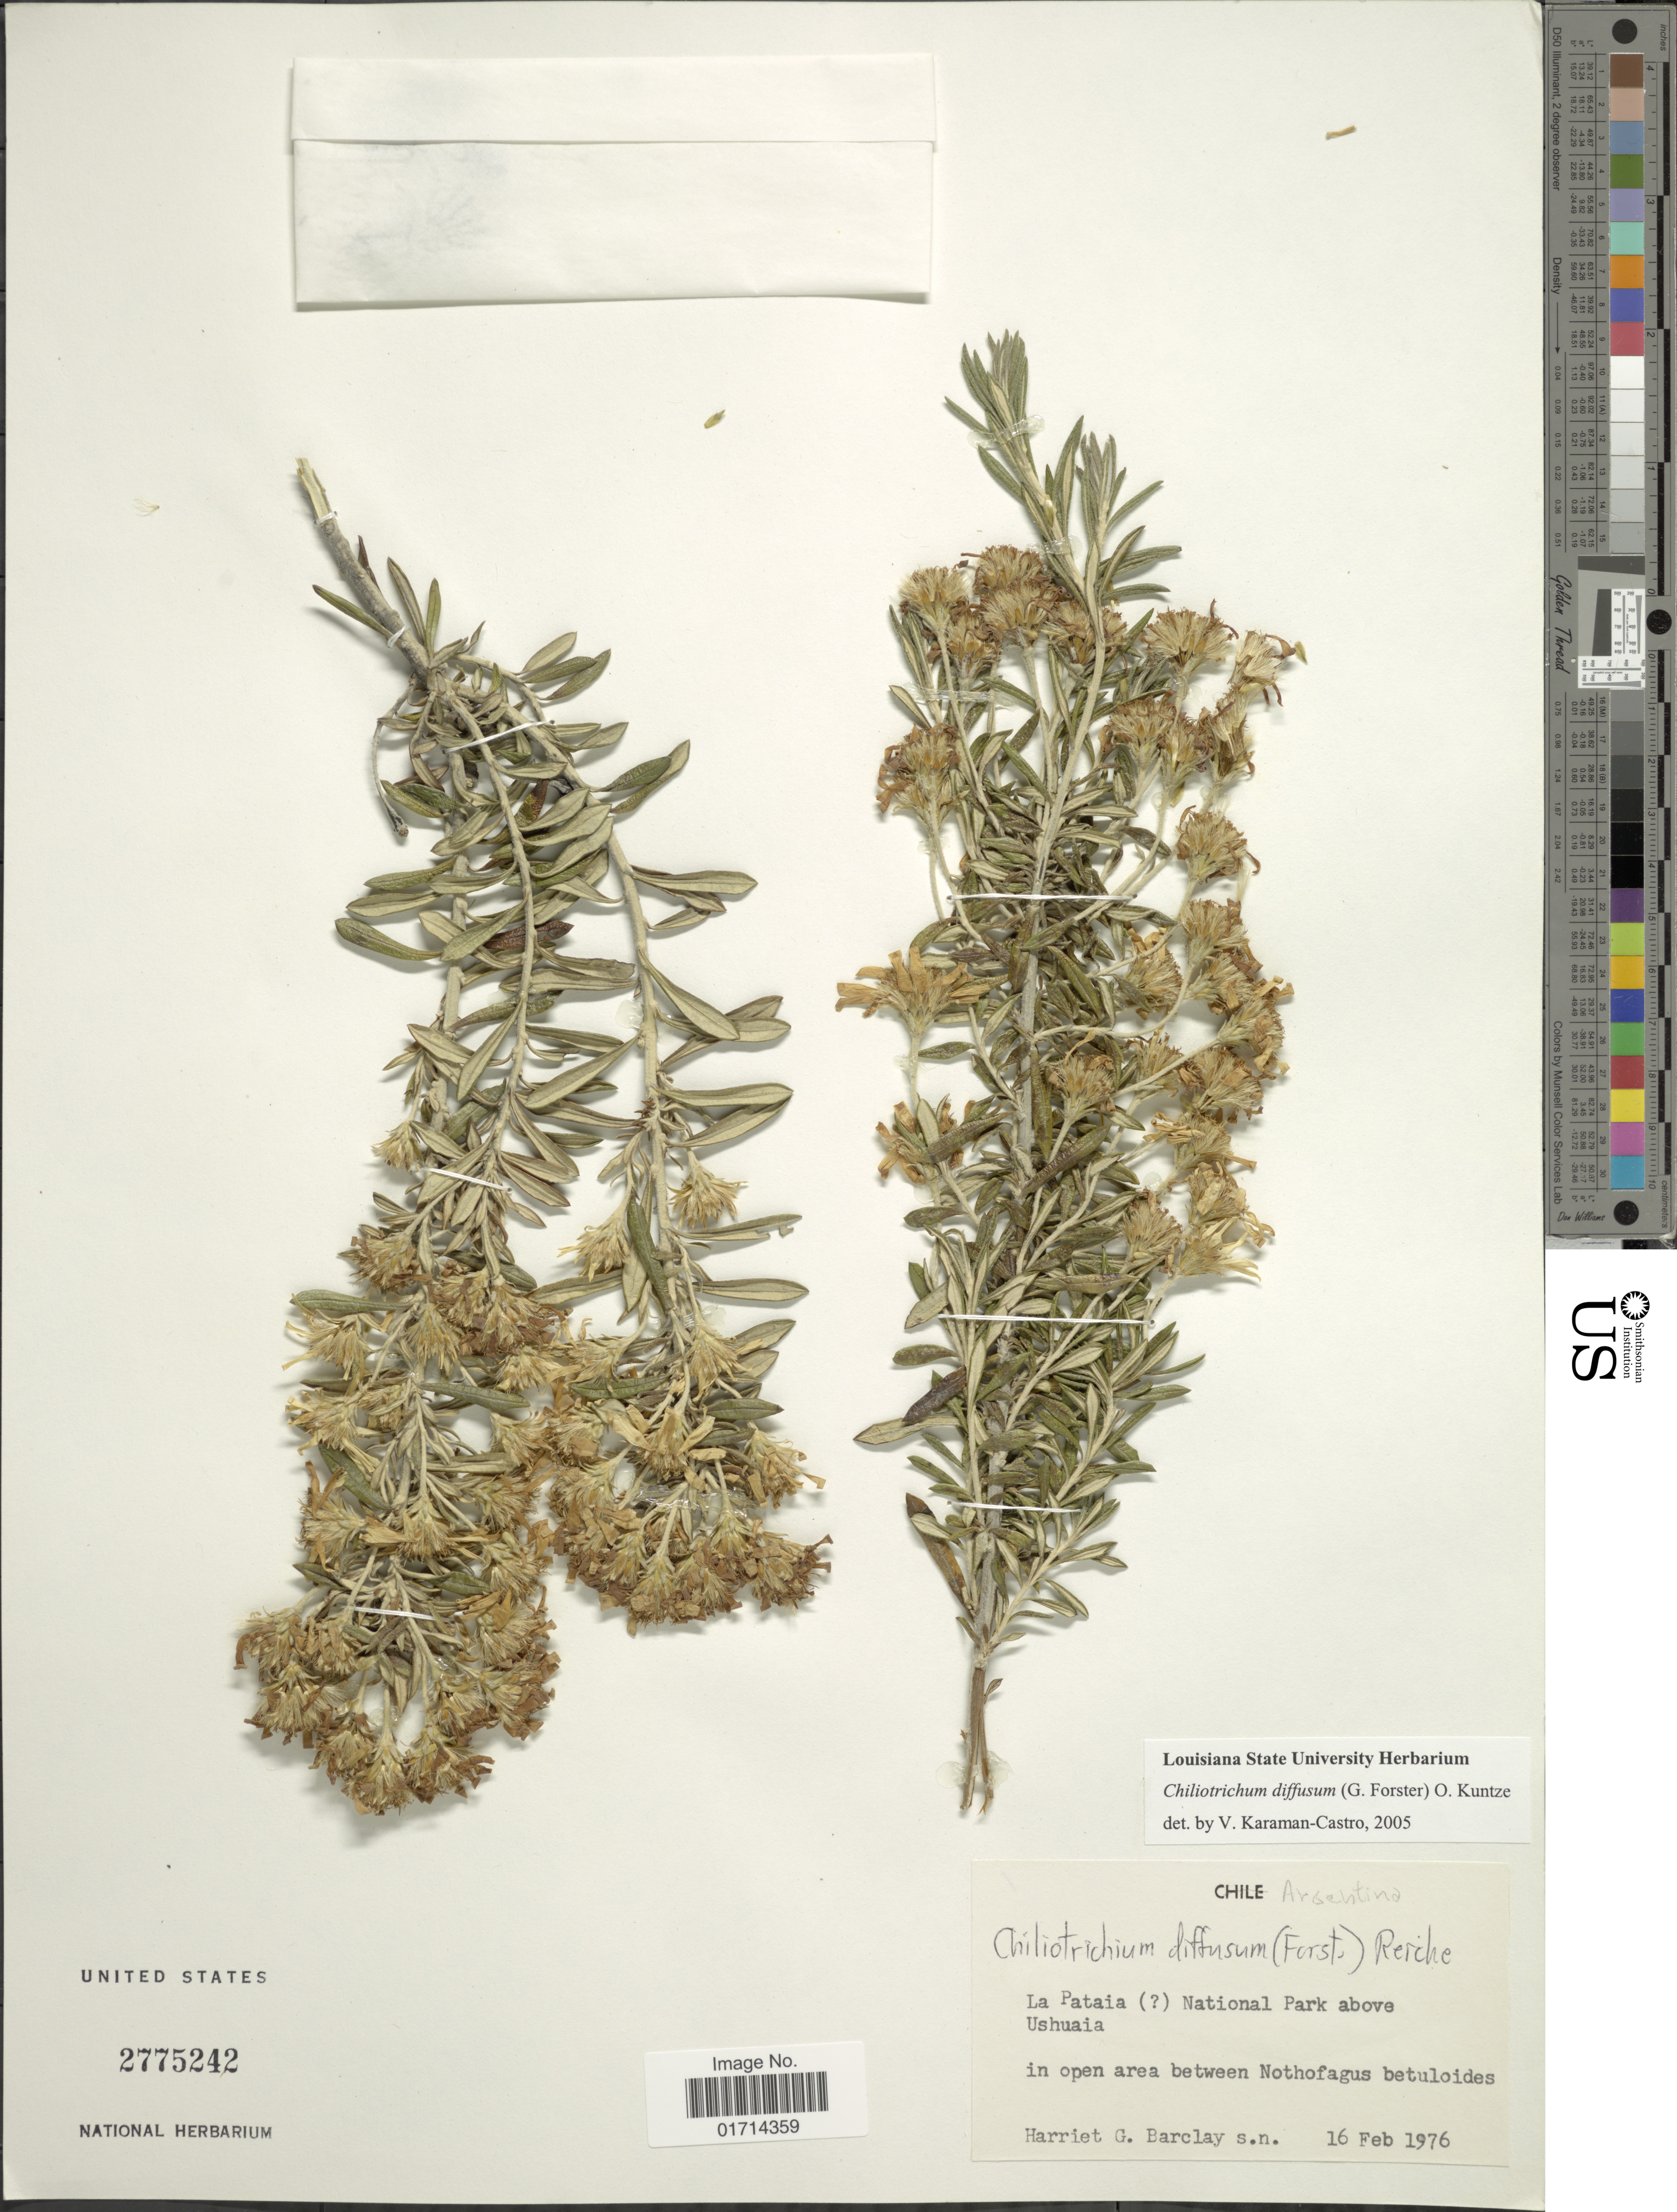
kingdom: Plantae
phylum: Tracheophyta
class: Magnoliopsida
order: Asterales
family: Asteraceae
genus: Chiliotrichum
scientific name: Chiliotrichum diffusum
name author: (G. Forst.) Kuntze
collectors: H. G. Barclay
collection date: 1976-02-16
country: Argentina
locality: La Pataia ( [unsure placement]) National Park above Ushuaia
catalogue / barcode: US 2775242